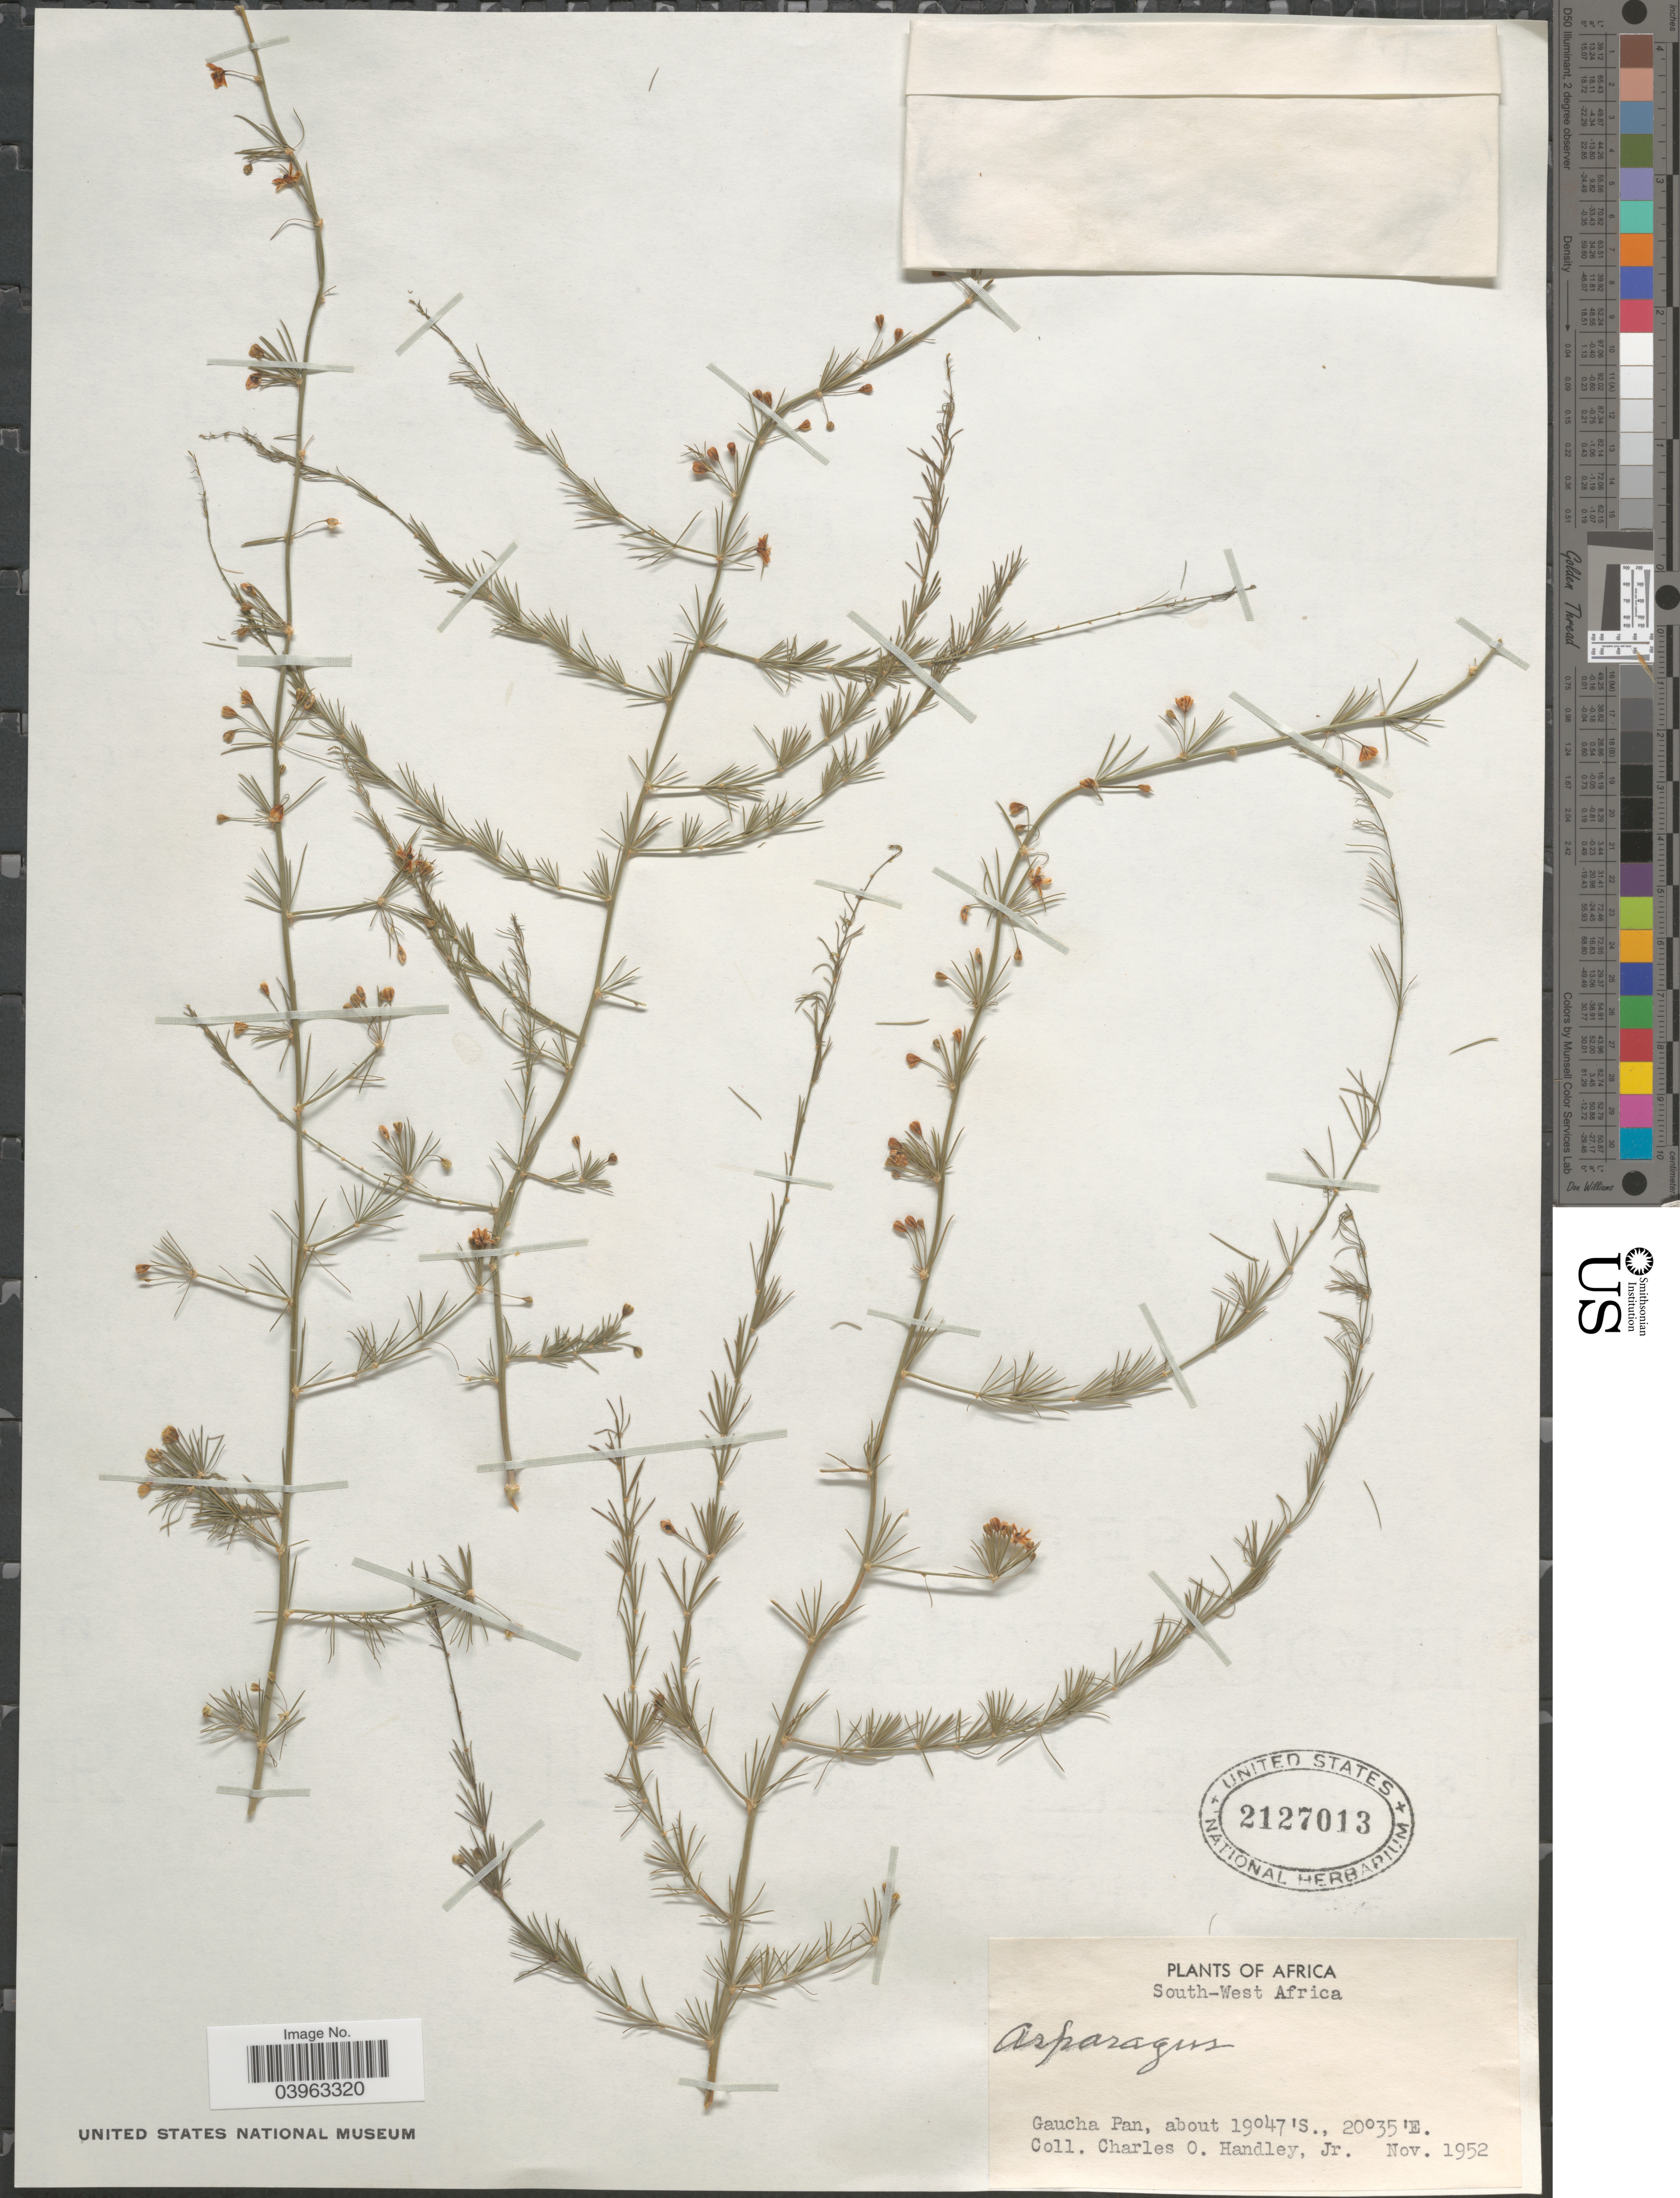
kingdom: Plantae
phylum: Tracheophyta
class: Liliopsida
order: Asparagales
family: Asparagaceae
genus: Asparagus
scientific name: Asparagus sp.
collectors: C. Handley Jr.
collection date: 1952-11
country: Namibia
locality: South-West Africa. Gaucha Pan.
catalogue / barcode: US 2127013